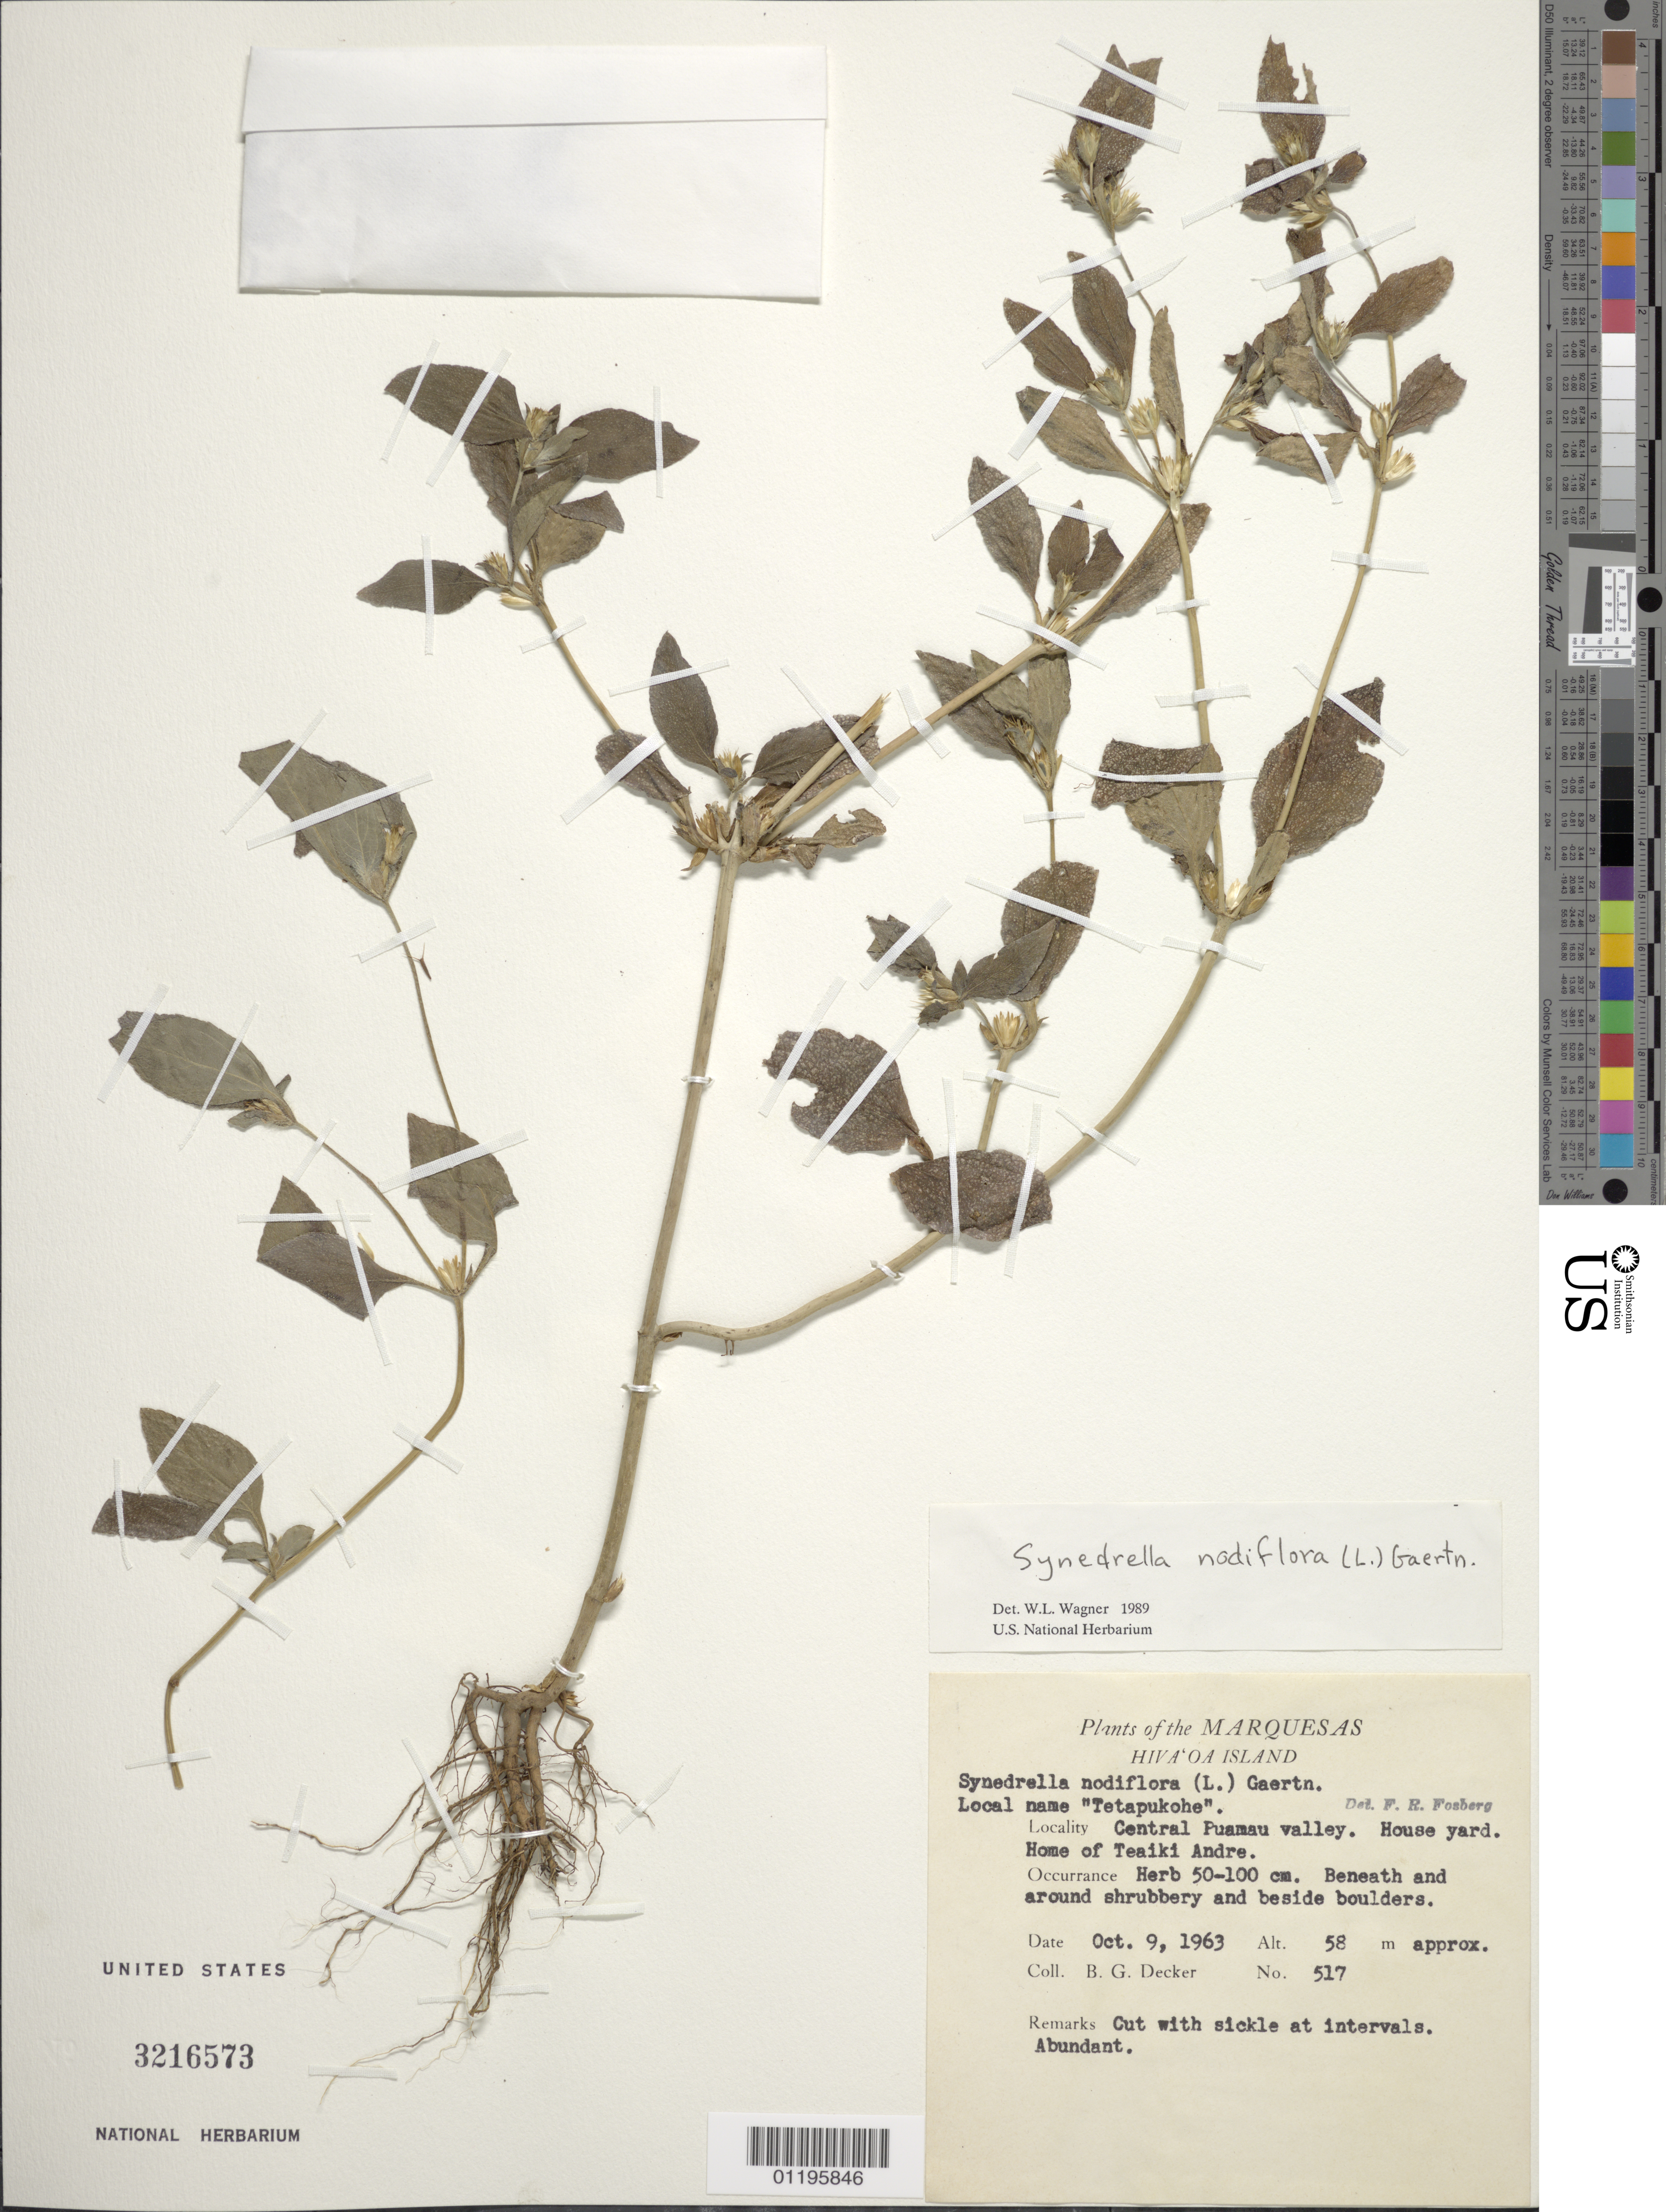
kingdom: Plantae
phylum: Tracheophyta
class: Magnoliopsida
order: Asterales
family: Asteraceae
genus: Synedrella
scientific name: Synedrella nodiflora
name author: (L.) Gaertn.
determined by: Wagner, W. L., (BOT), Smithsonian Institution - National Museum of Natural History (UNITED STATES)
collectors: B. G. Decker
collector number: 517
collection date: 1963-10-09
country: French Polynesia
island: Hiva Oa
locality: central Puamau Valley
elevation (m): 58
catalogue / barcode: US 3216573